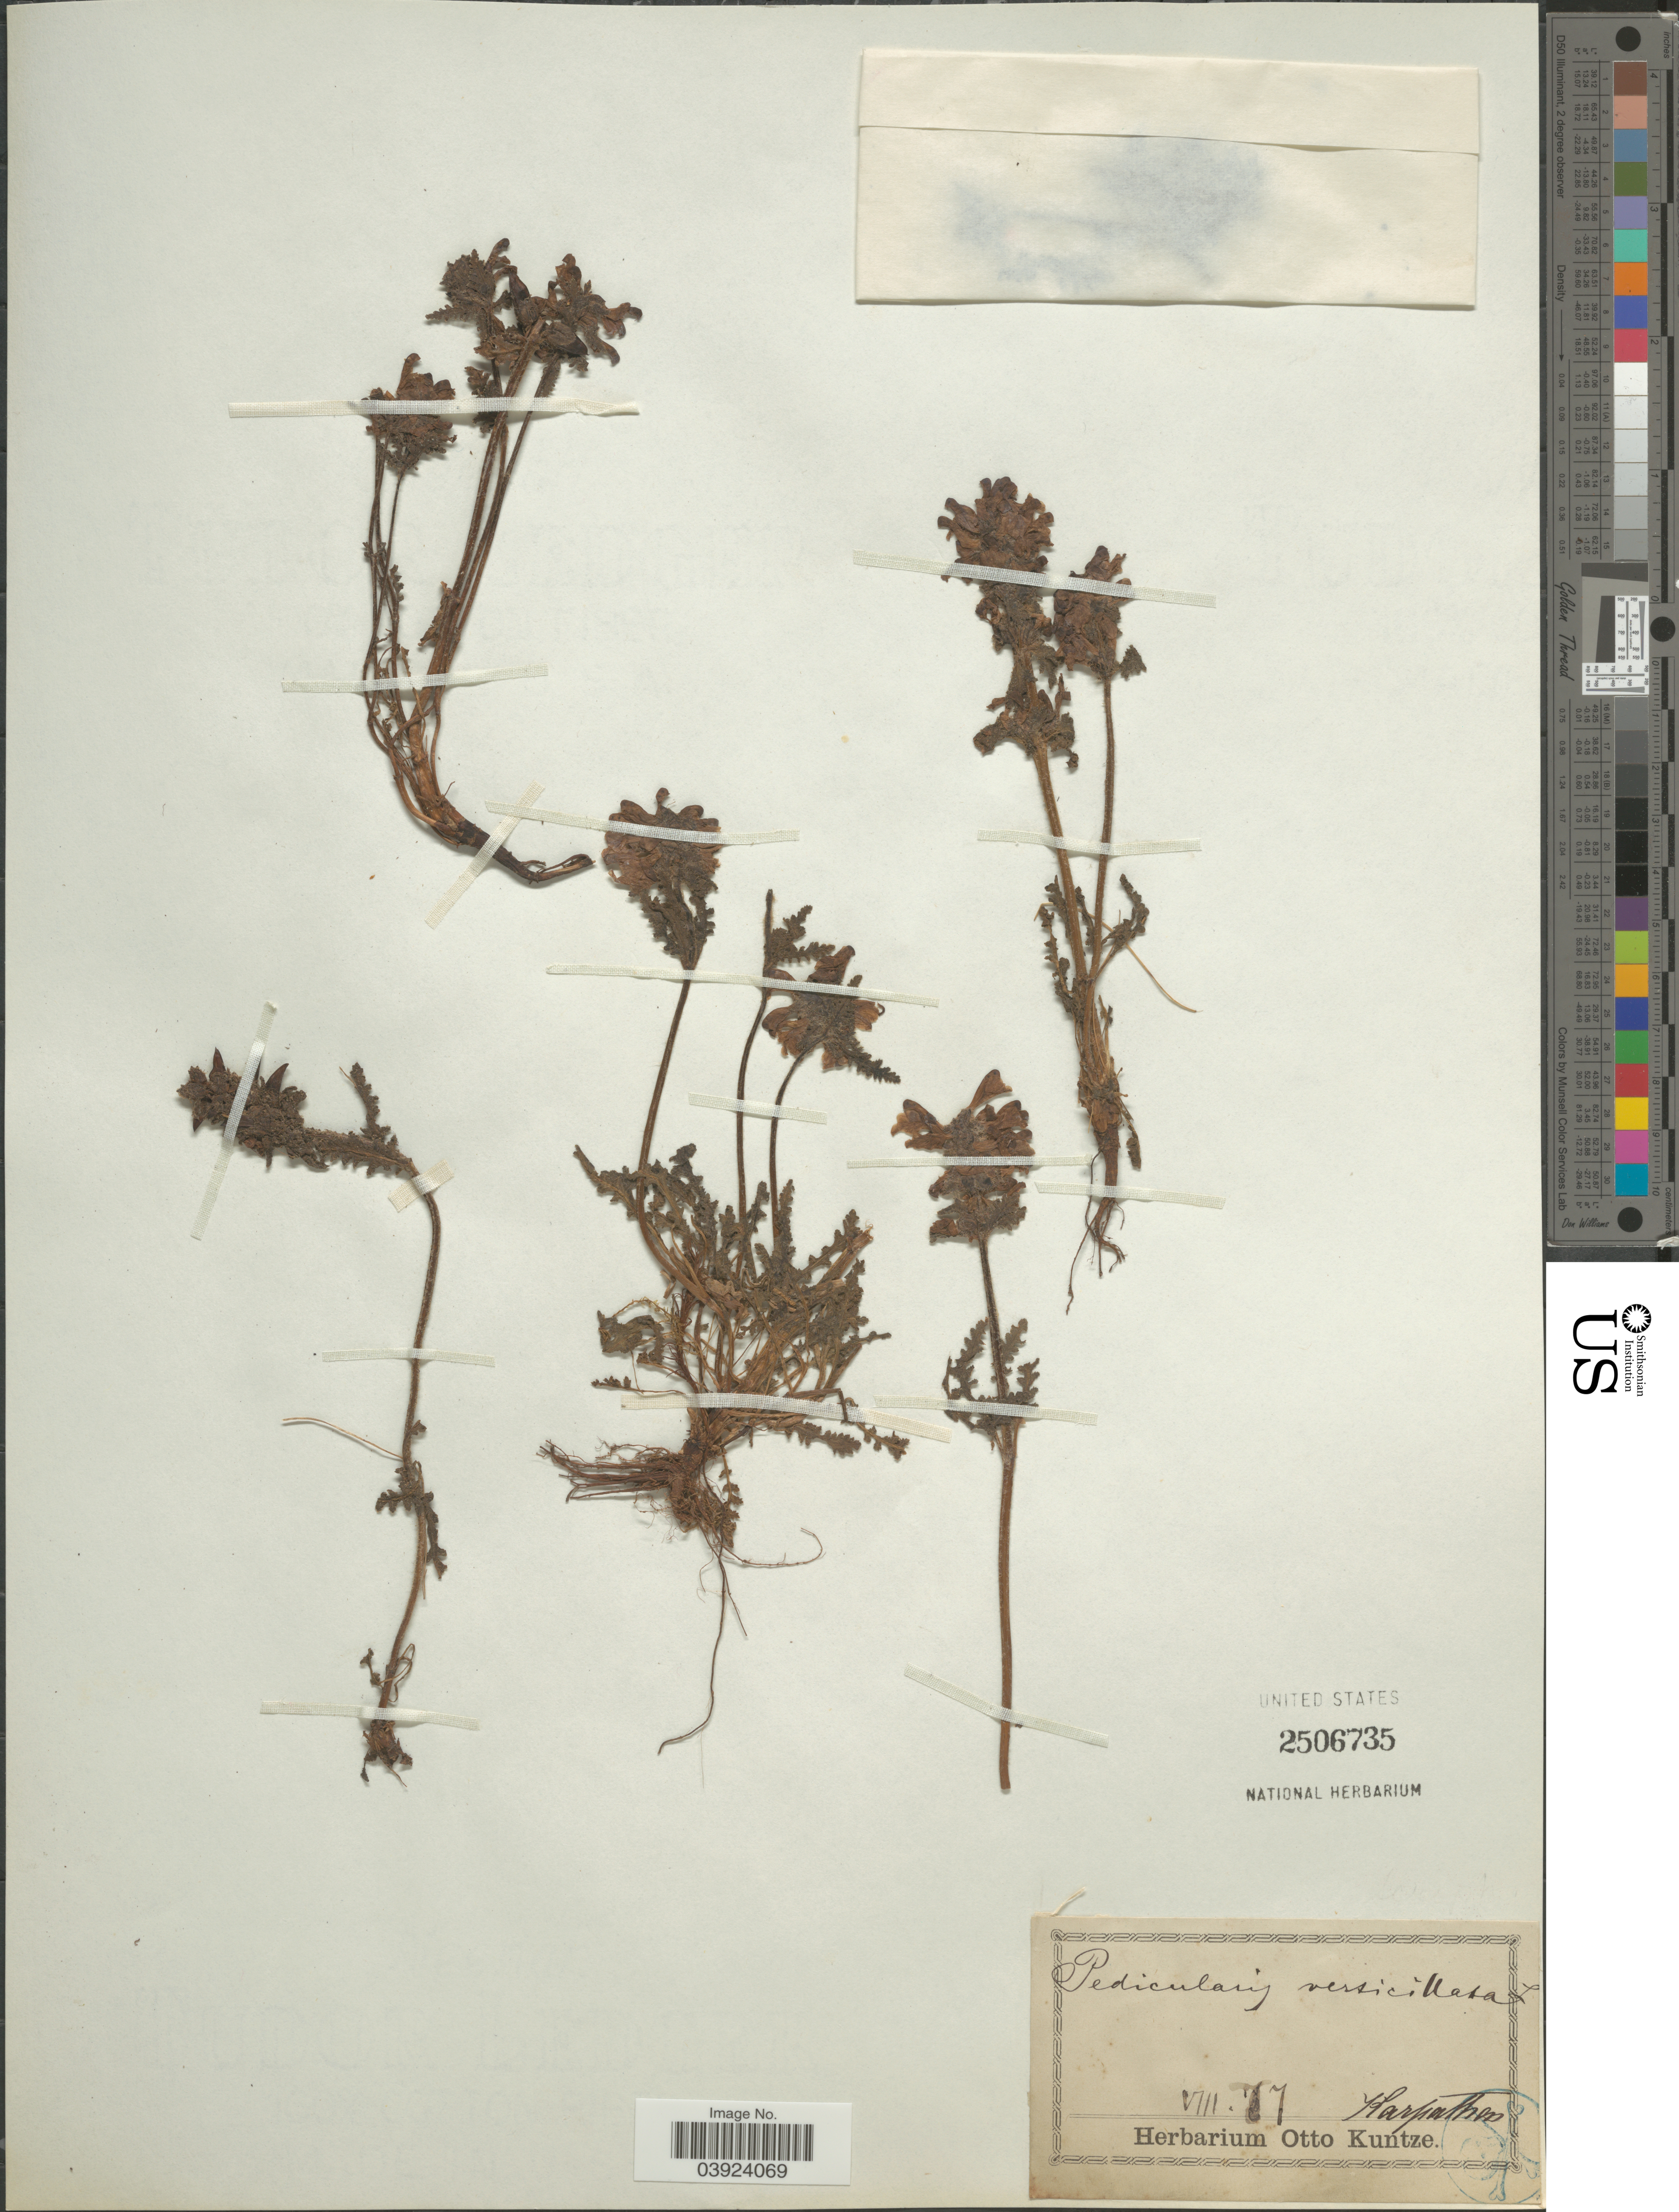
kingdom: Plantae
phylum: Tracheophyta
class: Magnoliopsida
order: Lamiales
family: Orobanchaceae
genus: Pedicularis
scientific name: Pedicularis verticillata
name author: L.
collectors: Karpathen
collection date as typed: Transcribed d/m/y: /8/77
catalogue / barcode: US 2506735